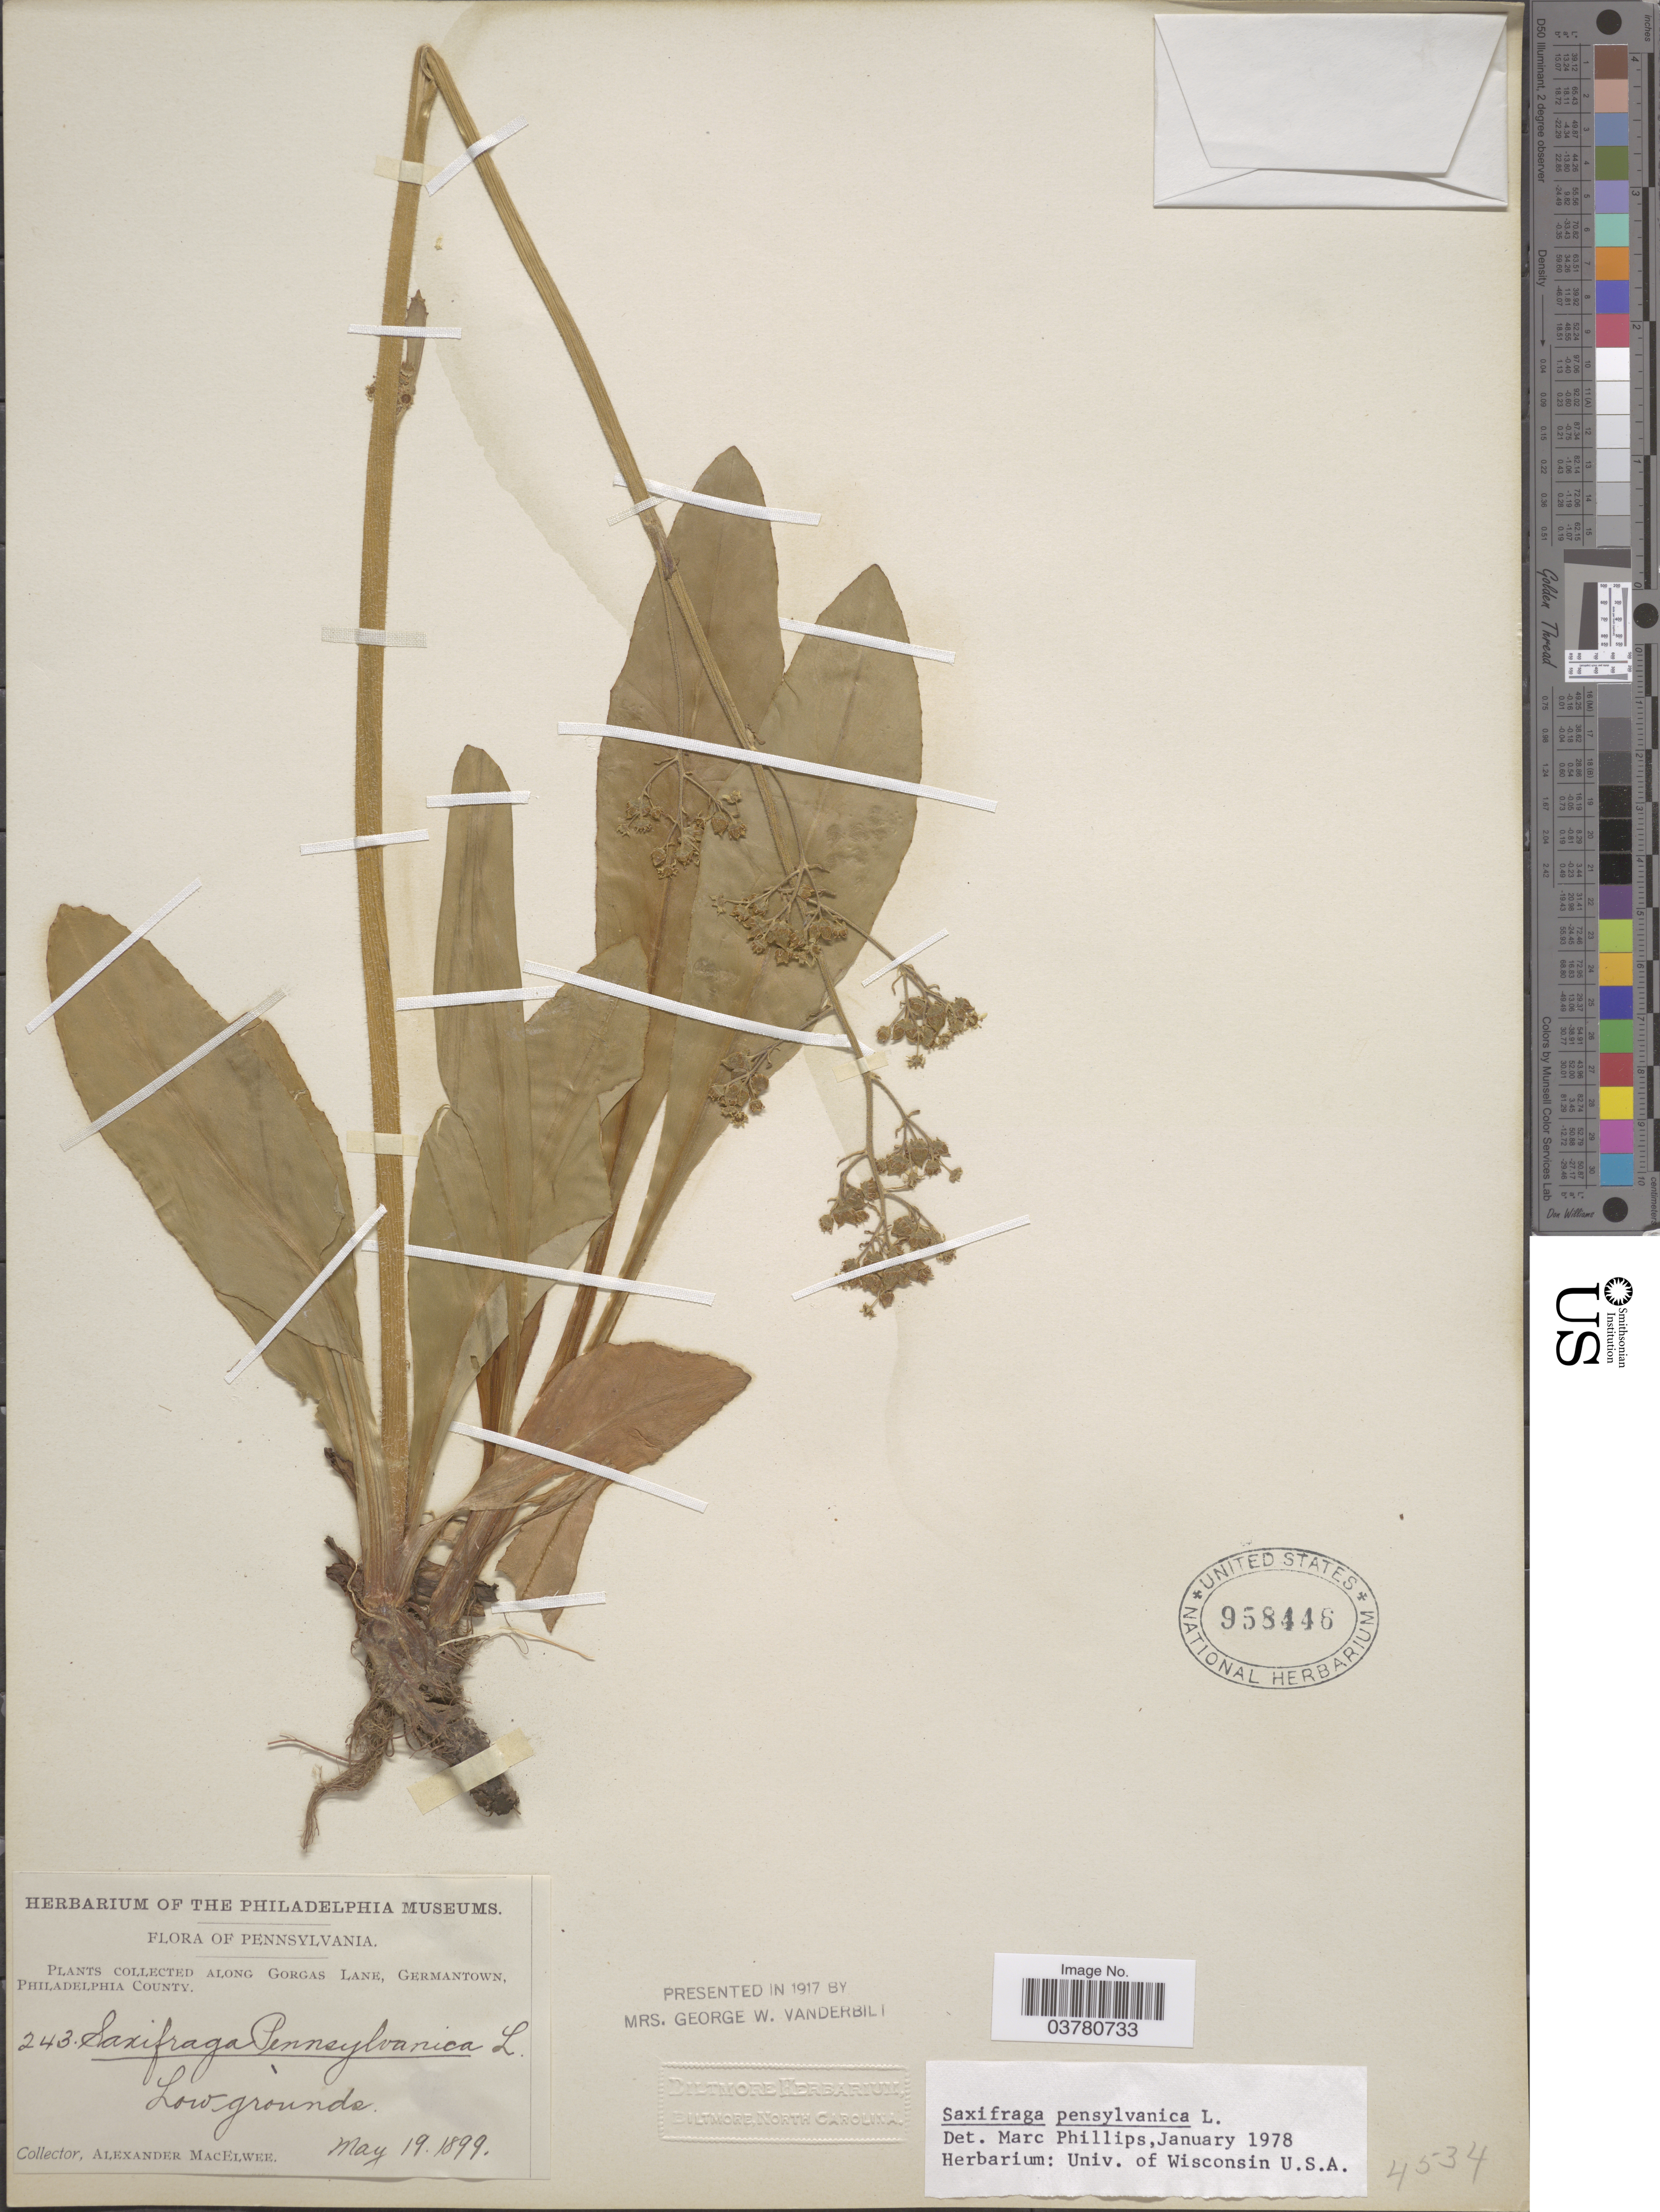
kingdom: Plantae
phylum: Tracheophyta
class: Magnoliopsida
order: Saxifragales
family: Saxifragaceae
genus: Micranthes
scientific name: Micranthes pensylvanica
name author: (L.) Haw.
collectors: A. MacElwee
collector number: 243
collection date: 1899-05-19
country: United States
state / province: Pennsylvania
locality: Along Gorgas Lane, Germantown, Philadelphia County.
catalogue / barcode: US 958446